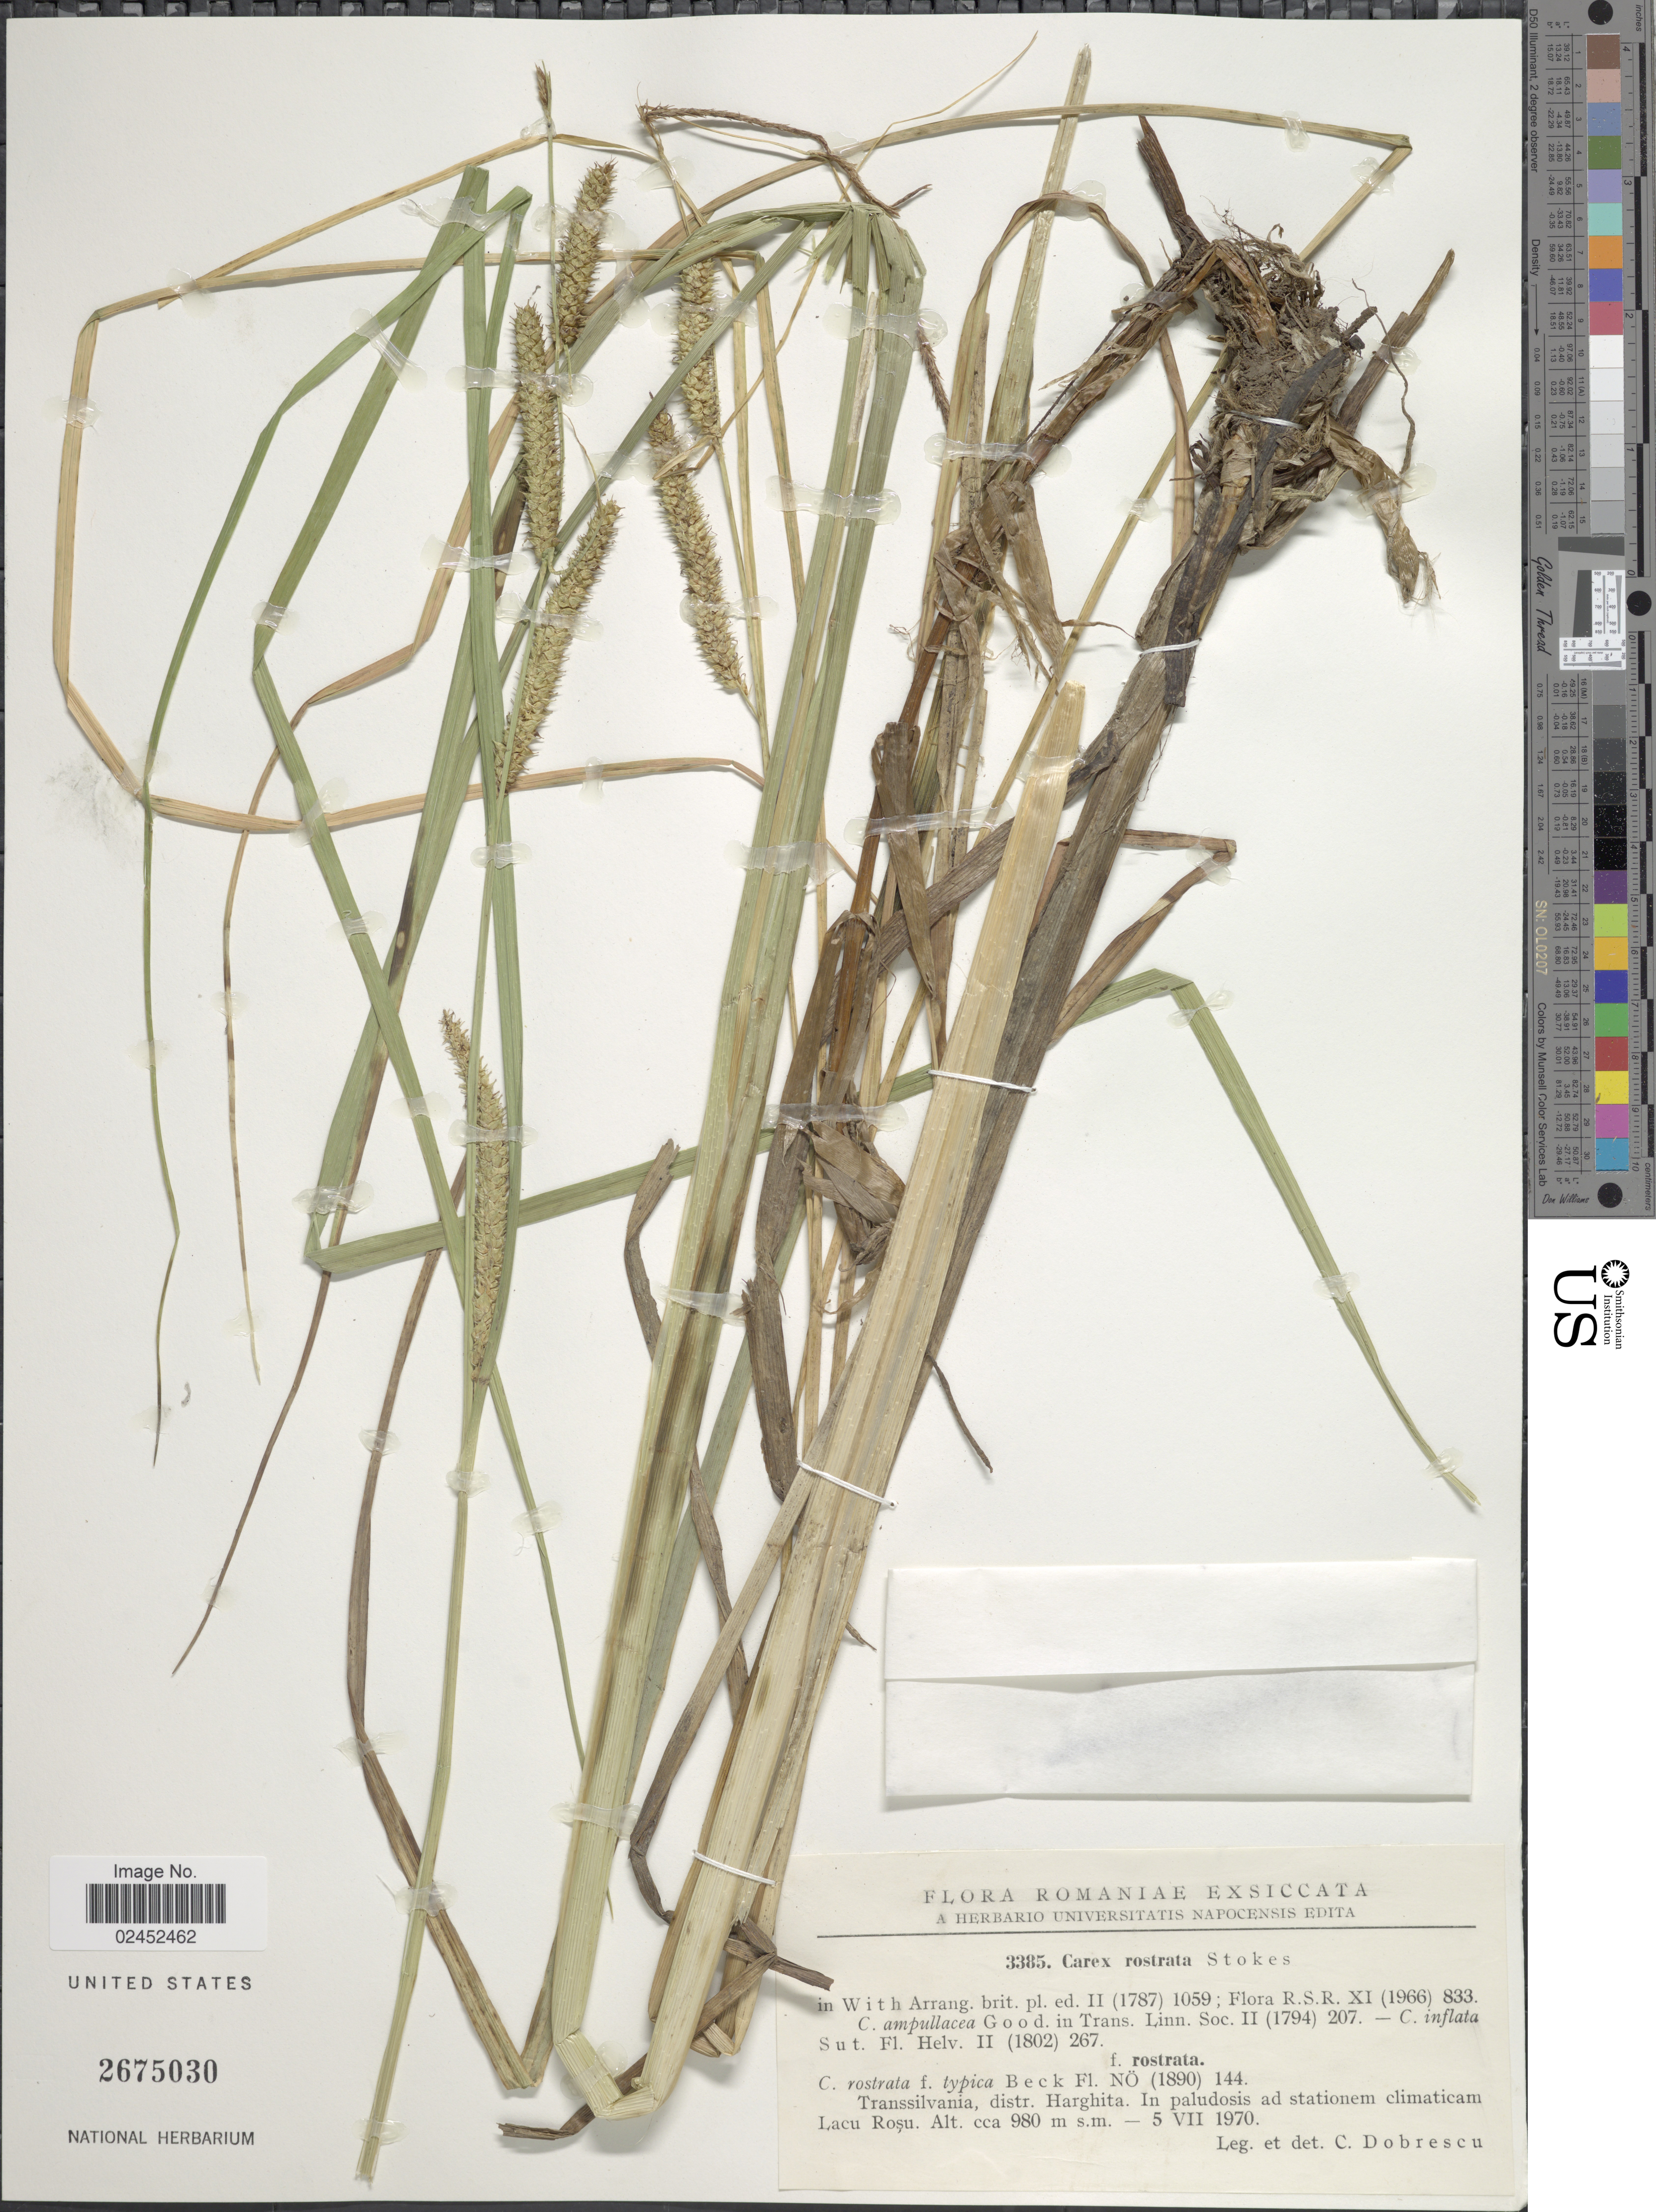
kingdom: Plantae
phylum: Tracheophyta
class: Liliopsida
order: Poales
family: Cyperaceae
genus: Carex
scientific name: Carex rostrata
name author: Stokes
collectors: C. Dobrescu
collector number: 3385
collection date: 1970-07-05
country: Romania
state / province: Harghita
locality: Trassilvania, distr. Harghita, In paludosis ad stationem climaticam. Lacu Rosu.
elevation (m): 980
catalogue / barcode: US 2675030